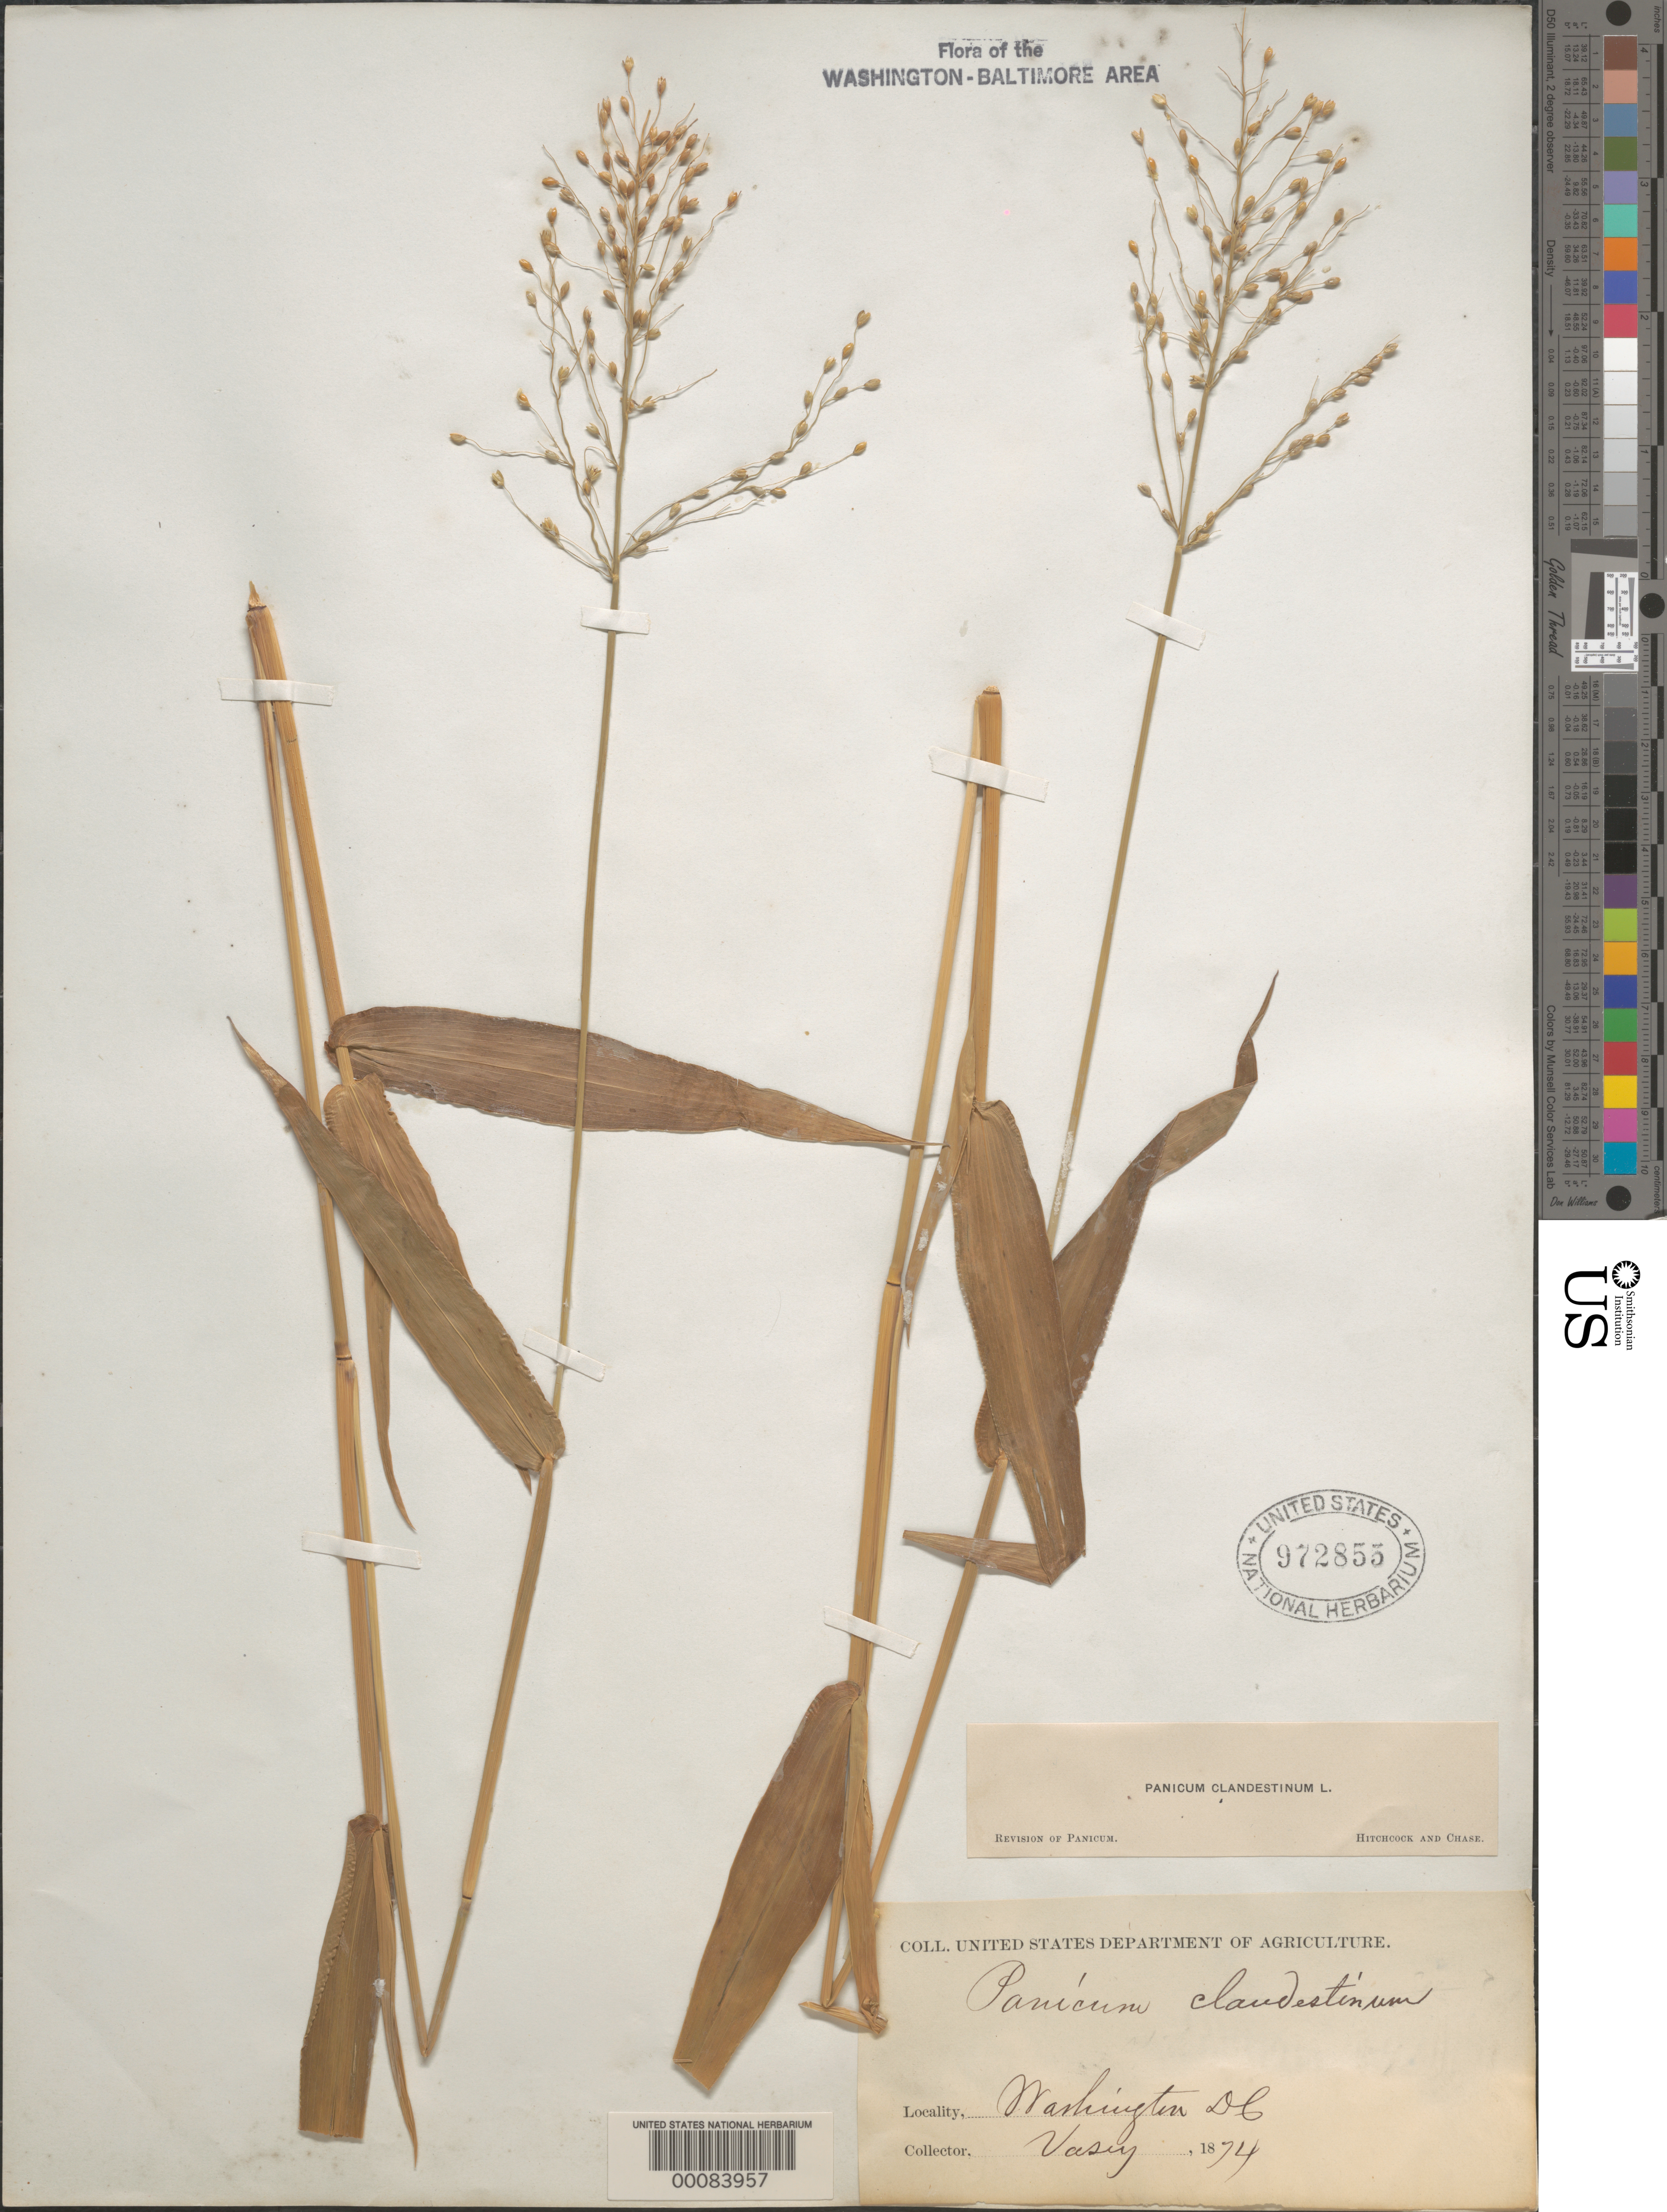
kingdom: Plantae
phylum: Tracheophyta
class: Liliopsida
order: Poales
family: Poaceae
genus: Dichanthelium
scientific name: Dichanthelium clandestinum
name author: (L.) Gould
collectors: G. R. Vasey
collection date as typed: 1874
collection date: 1874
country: United States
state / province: District of Columbia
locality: Washington DC area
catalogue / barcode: US 972855